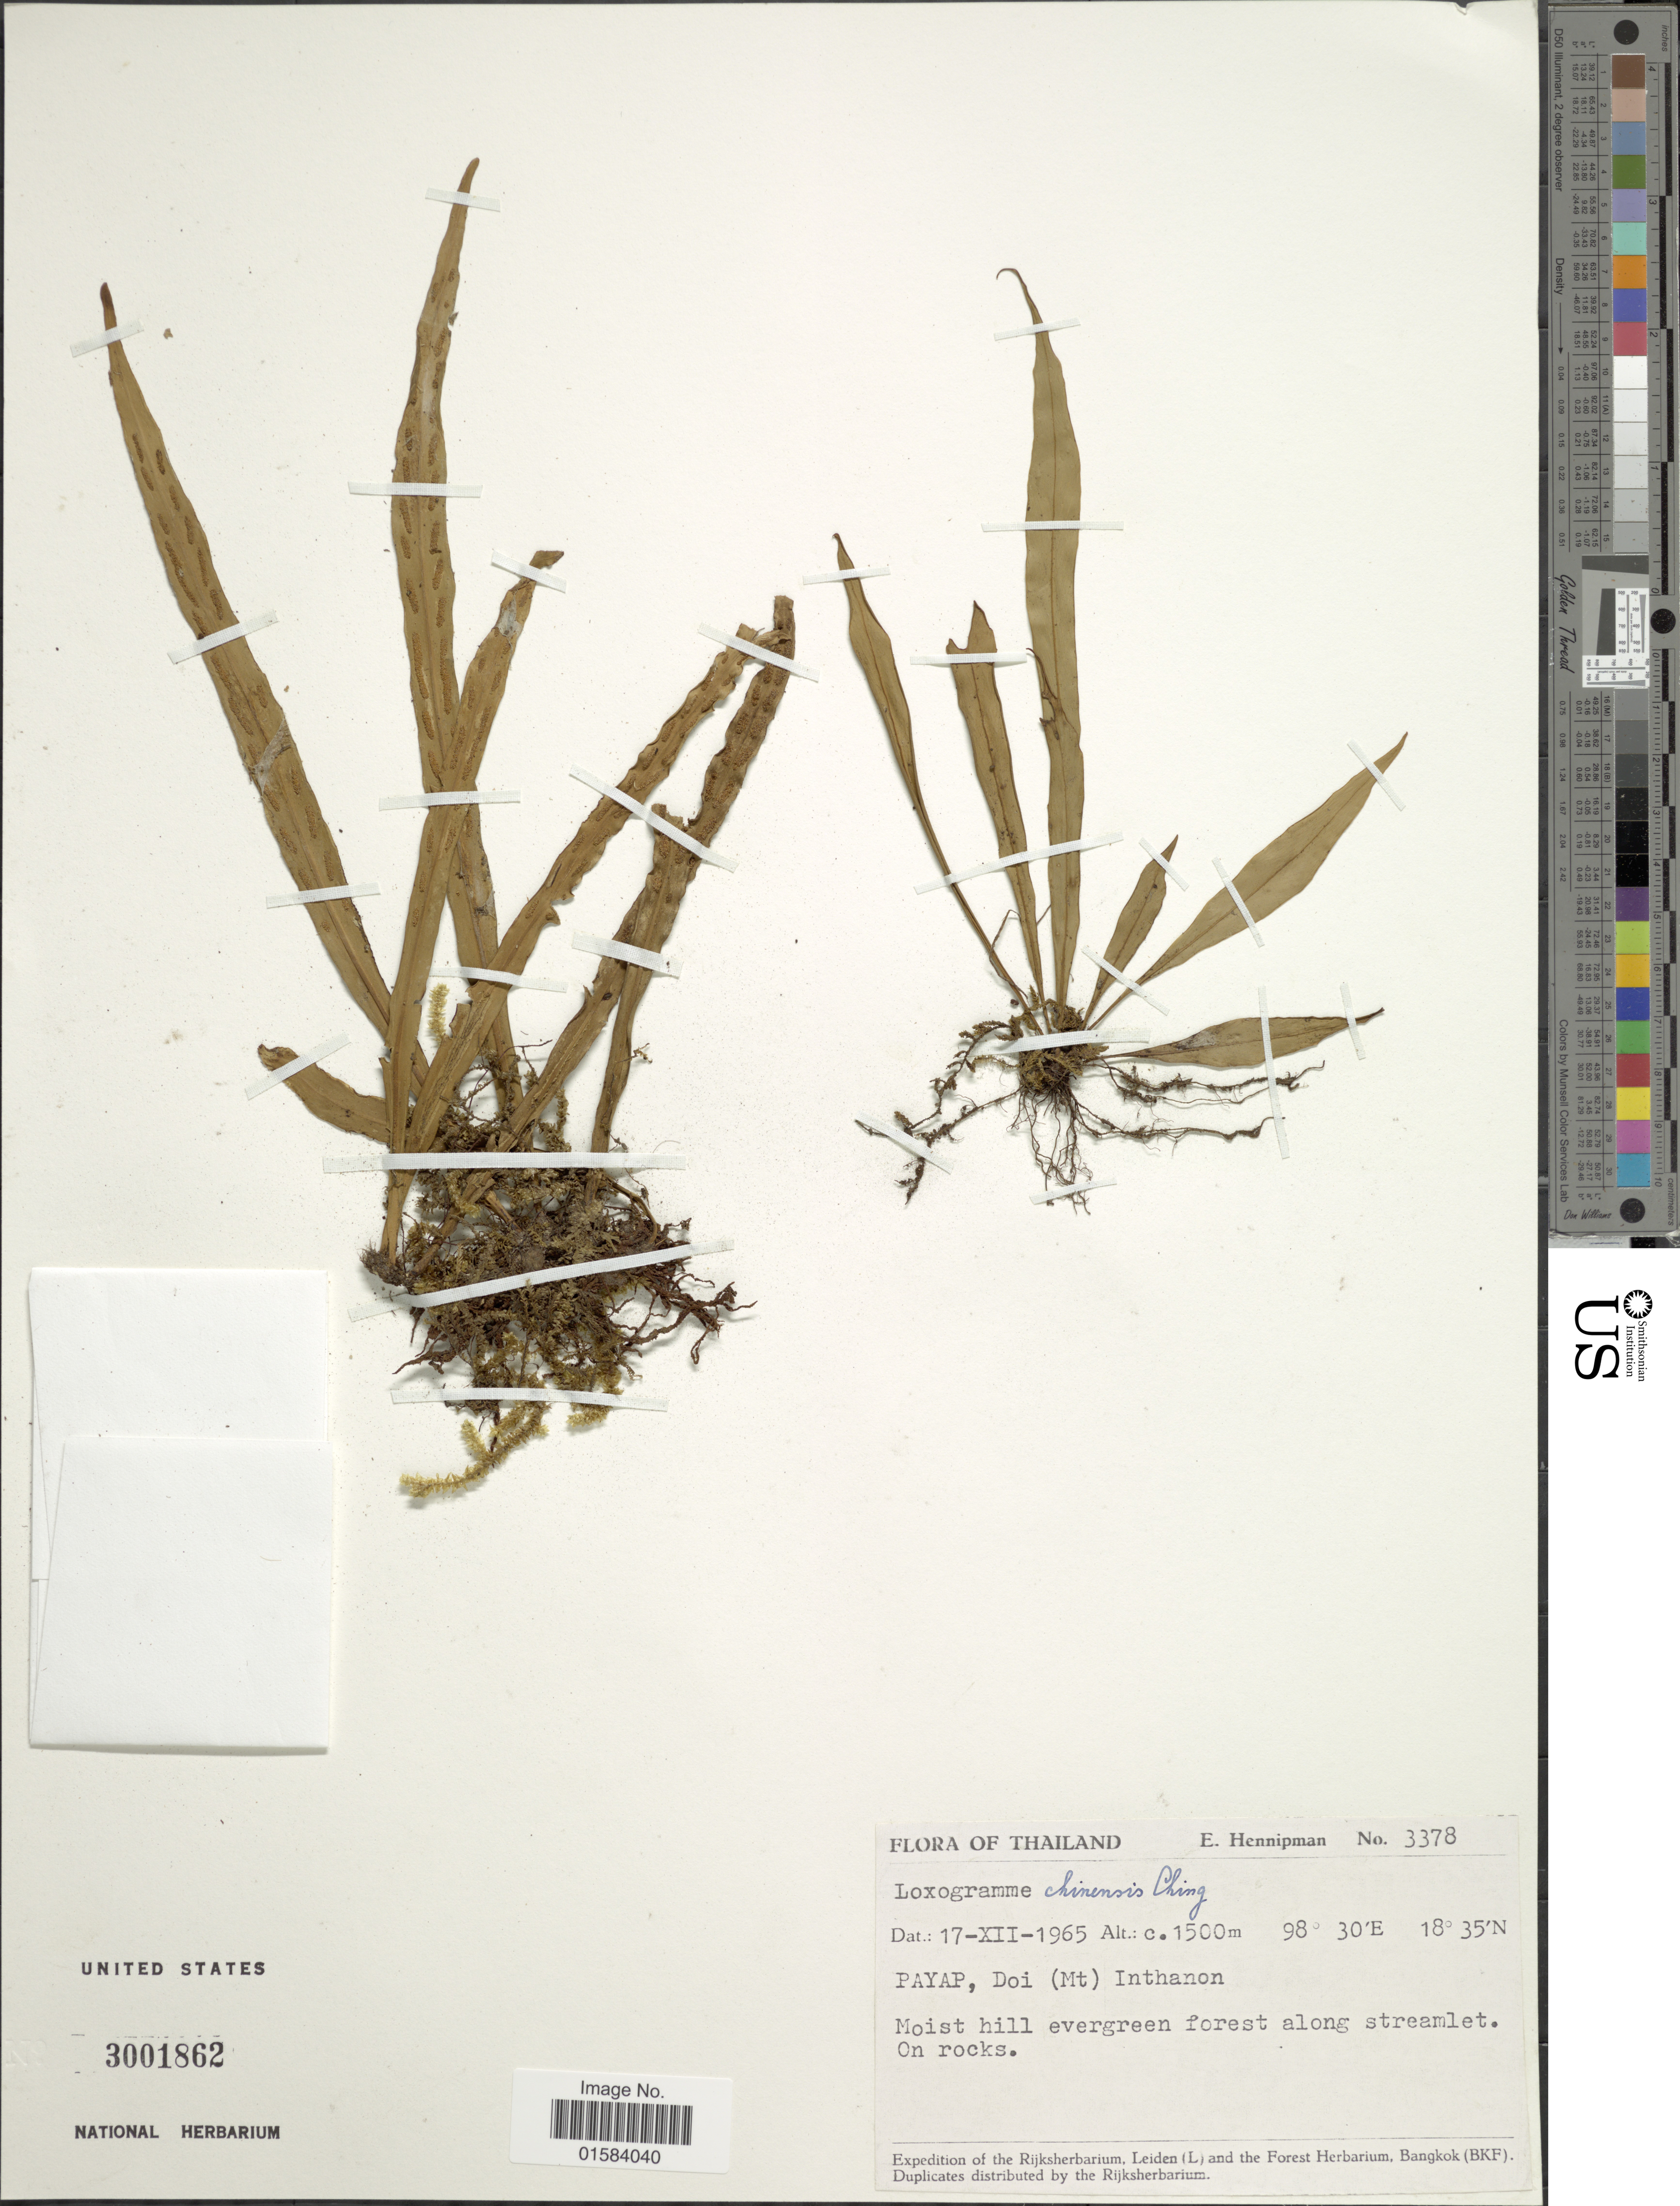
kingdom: Plantae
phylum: Tracheophyta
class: Polypodiopsida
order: Polypodiales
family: Polypodiaceae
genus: Loxogramme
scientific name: Loxogramme chinensis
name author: Ching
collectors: E. Hennipman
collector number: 3378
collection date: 1965-12-17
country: Thailand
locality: Payap, Doi (Mt) Inthanon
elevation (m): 1500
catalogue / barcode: US 3001862